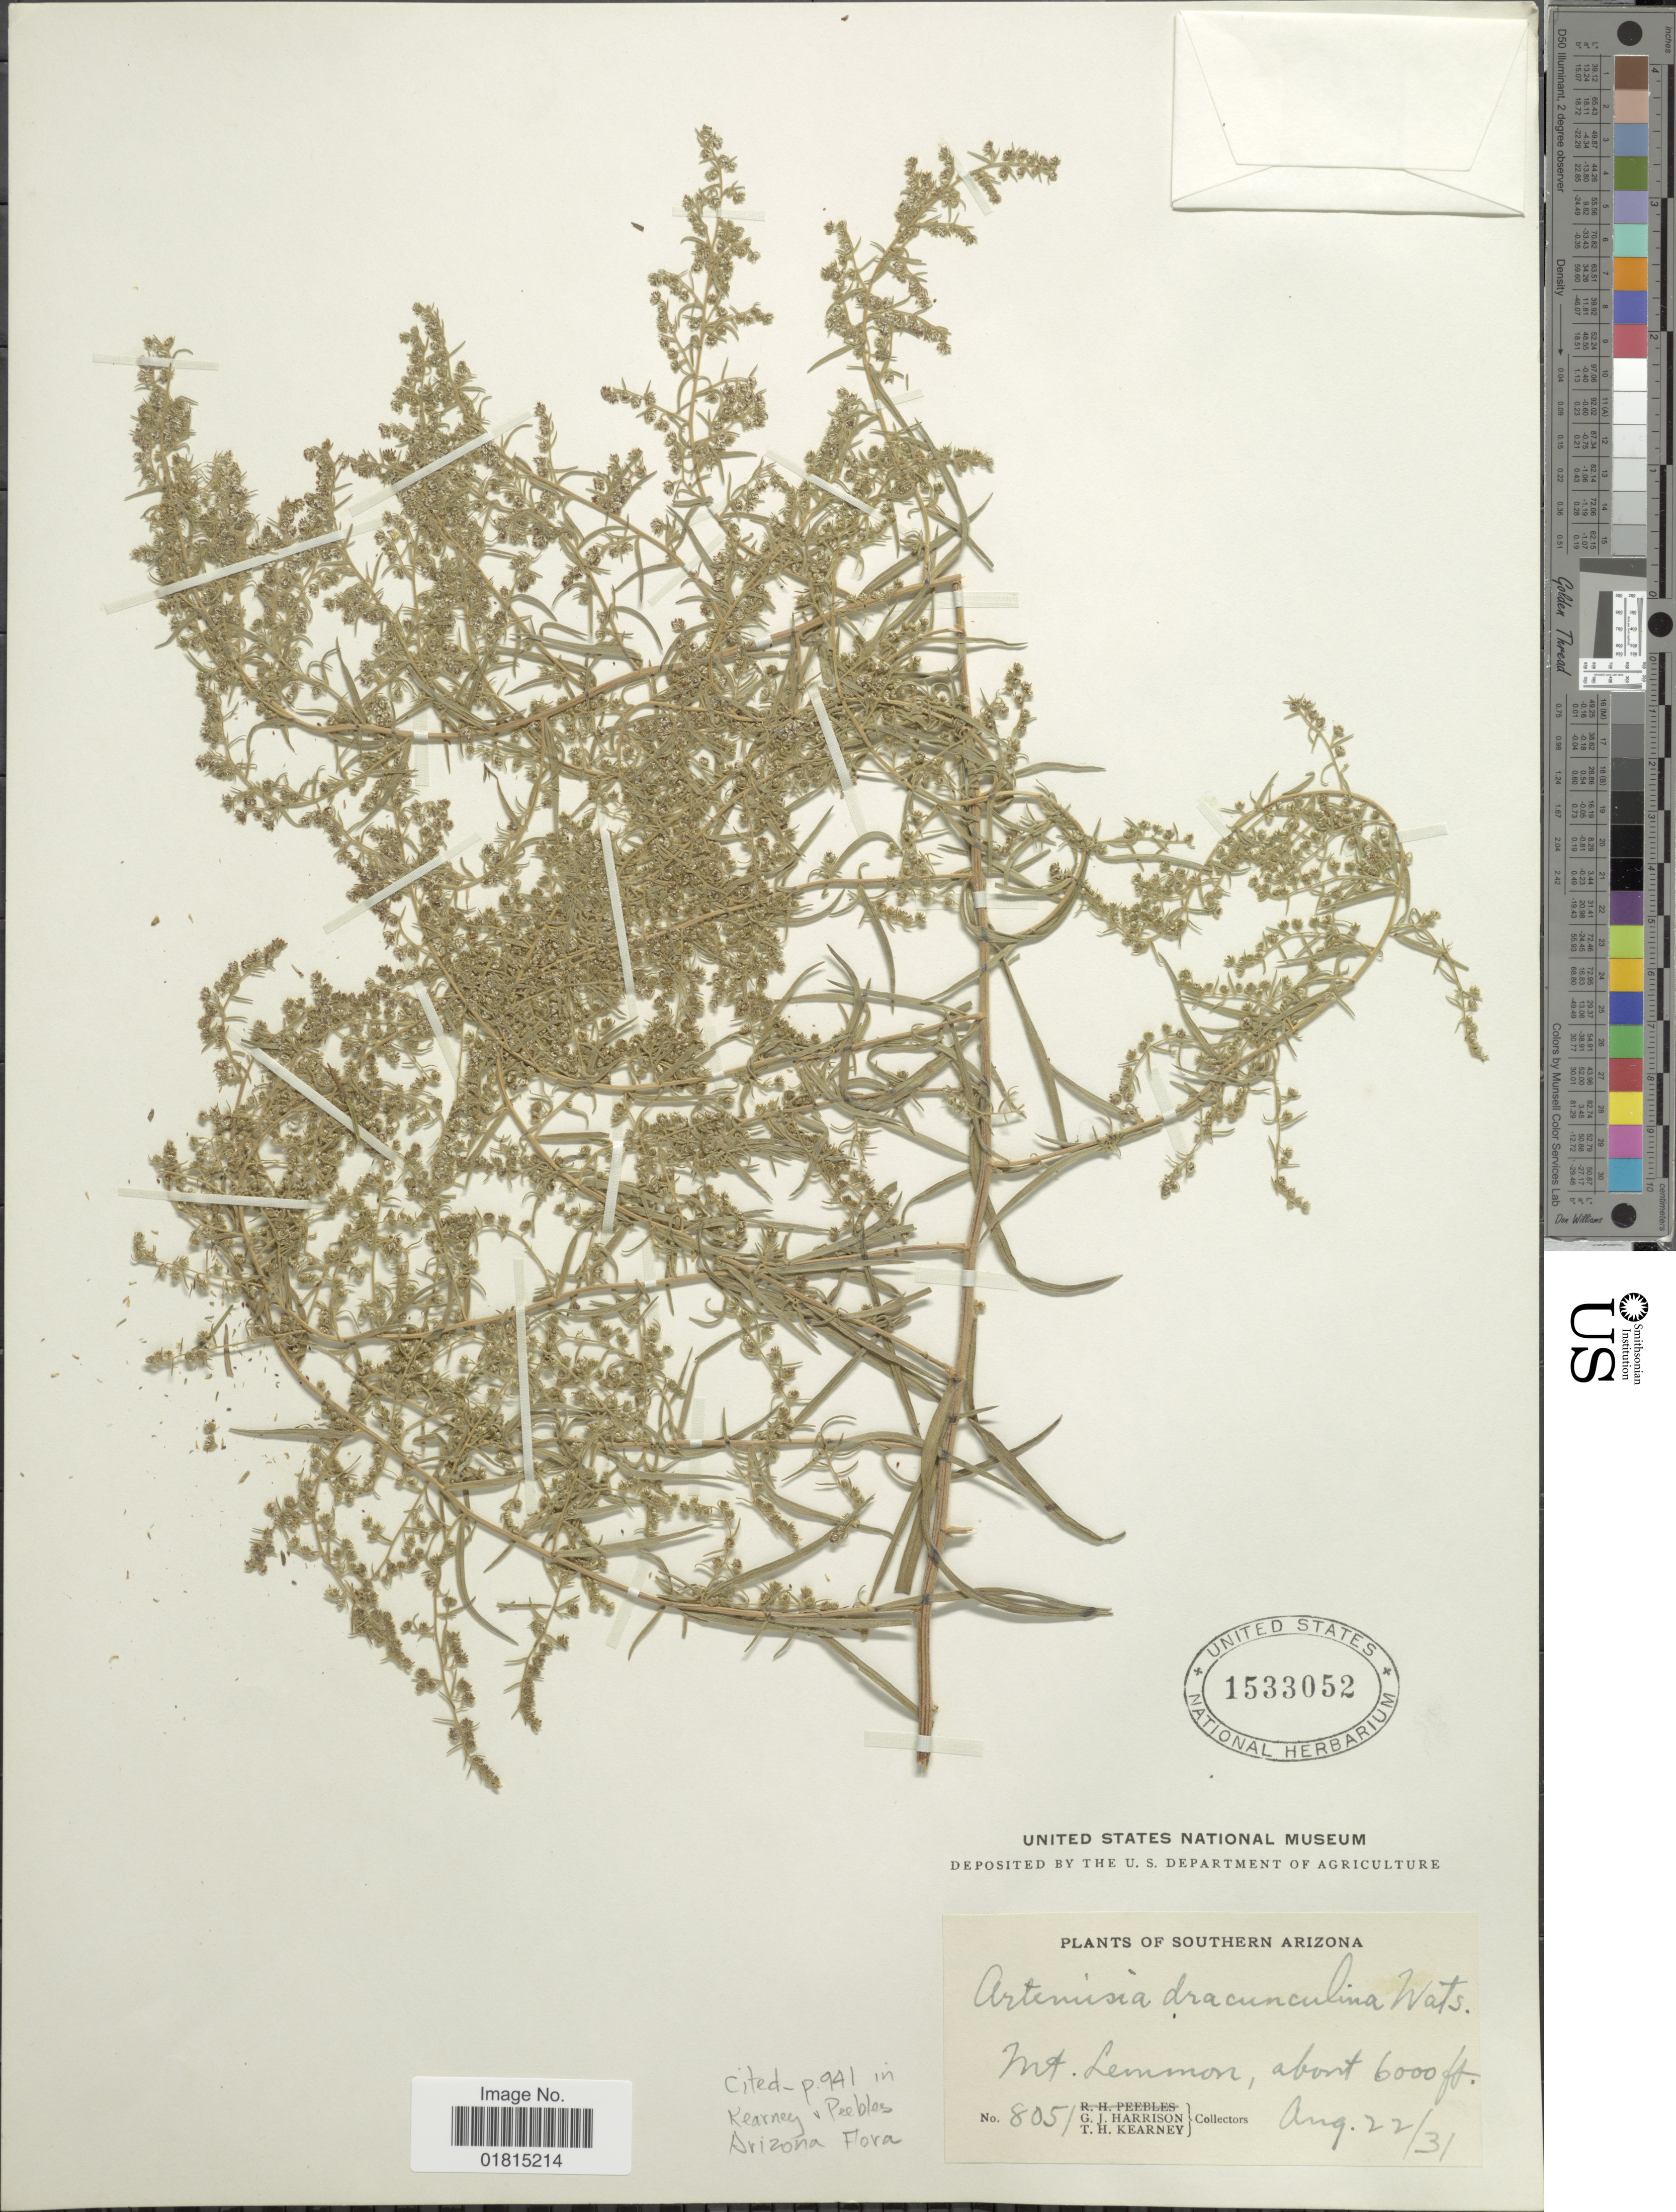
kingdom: Plantae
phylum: Tracheophyta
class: Magnoliopsida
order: Asterales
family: Asteraceae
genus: Artemisia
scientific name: Artemisia dracunculoides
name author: Pursh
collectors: G. J. Harrison & T. H. Kearney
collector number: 8051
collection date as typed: Transcribed d/m/y: 22/8/31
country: United States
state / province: Arizona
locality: Southern Arizona. Mt. Lemmon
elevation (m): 1829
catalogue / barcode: US 1533052